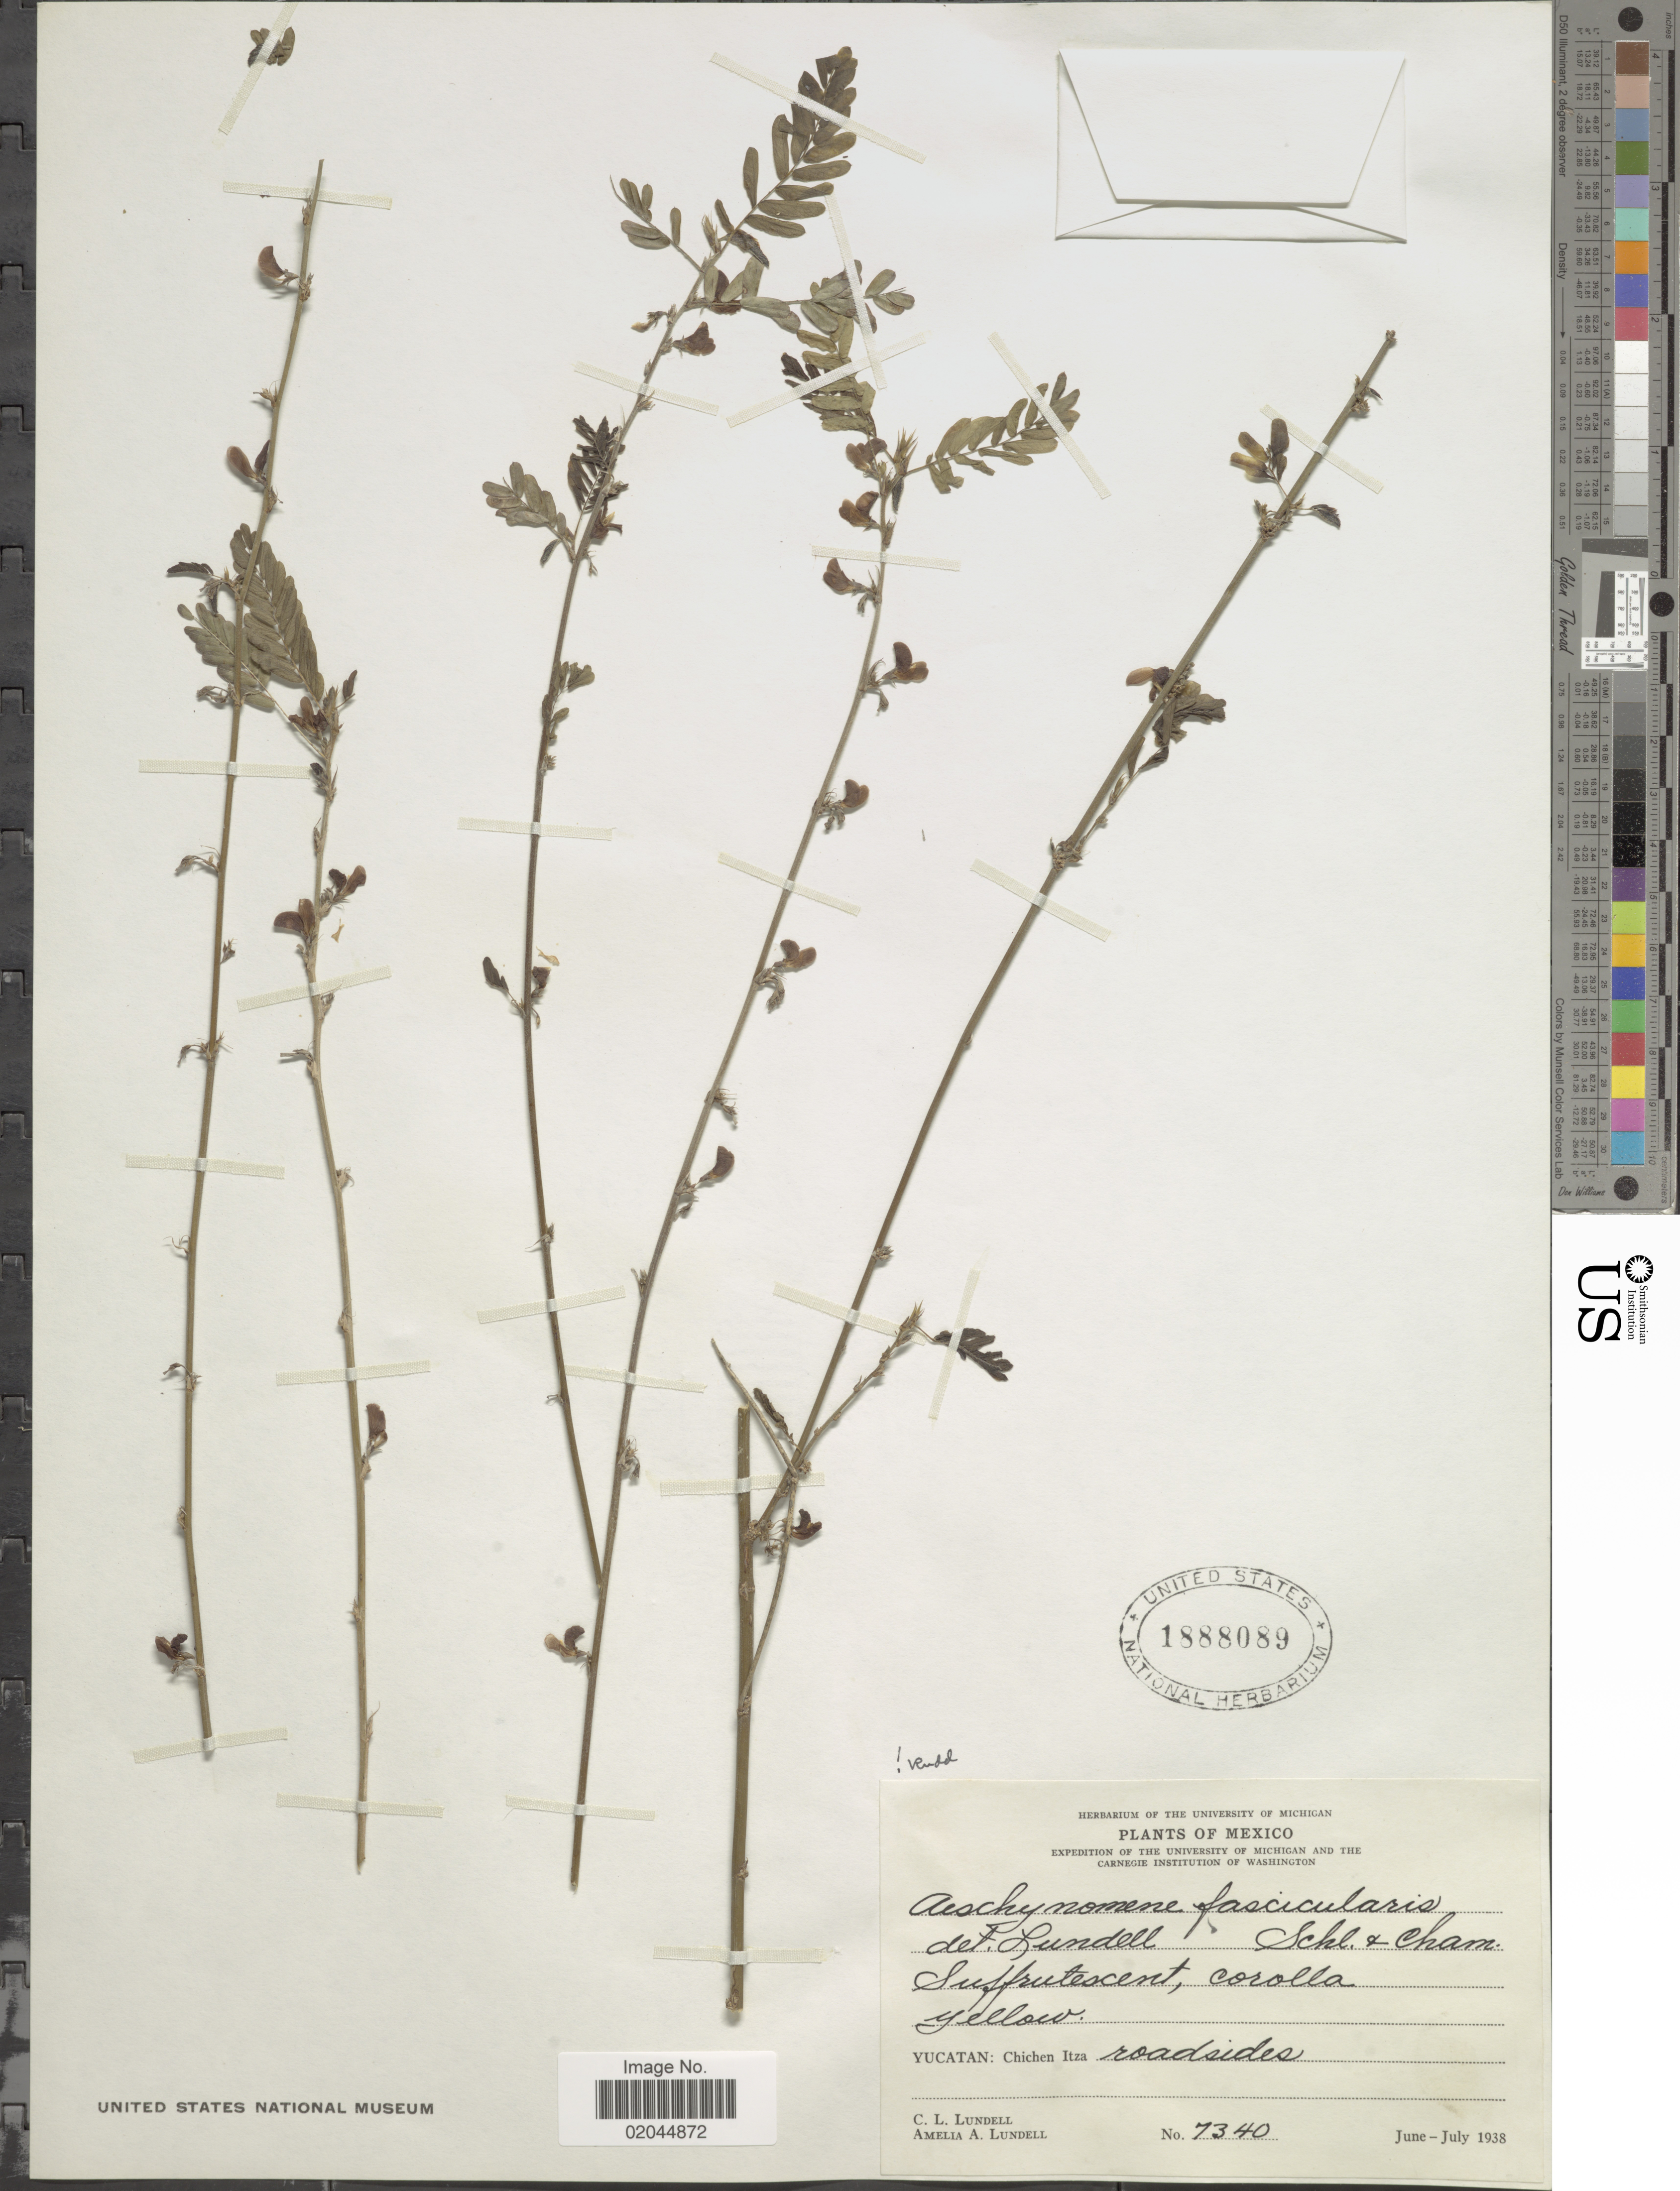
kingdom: Plantae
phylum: Tracheophyta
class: Magnoliopsida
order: Fabales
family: Fabaceae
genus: Aeschynomene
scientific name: Aeschynomene fascicularis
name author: Schltdl. & Cham.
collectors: C. L. Lundell & A. A. Lundell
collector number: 7340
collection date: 1938-06/1938-07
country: Mexico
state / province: Yucatán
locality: Yucatan: Chichen Itza roadside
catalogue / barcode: US 1888089